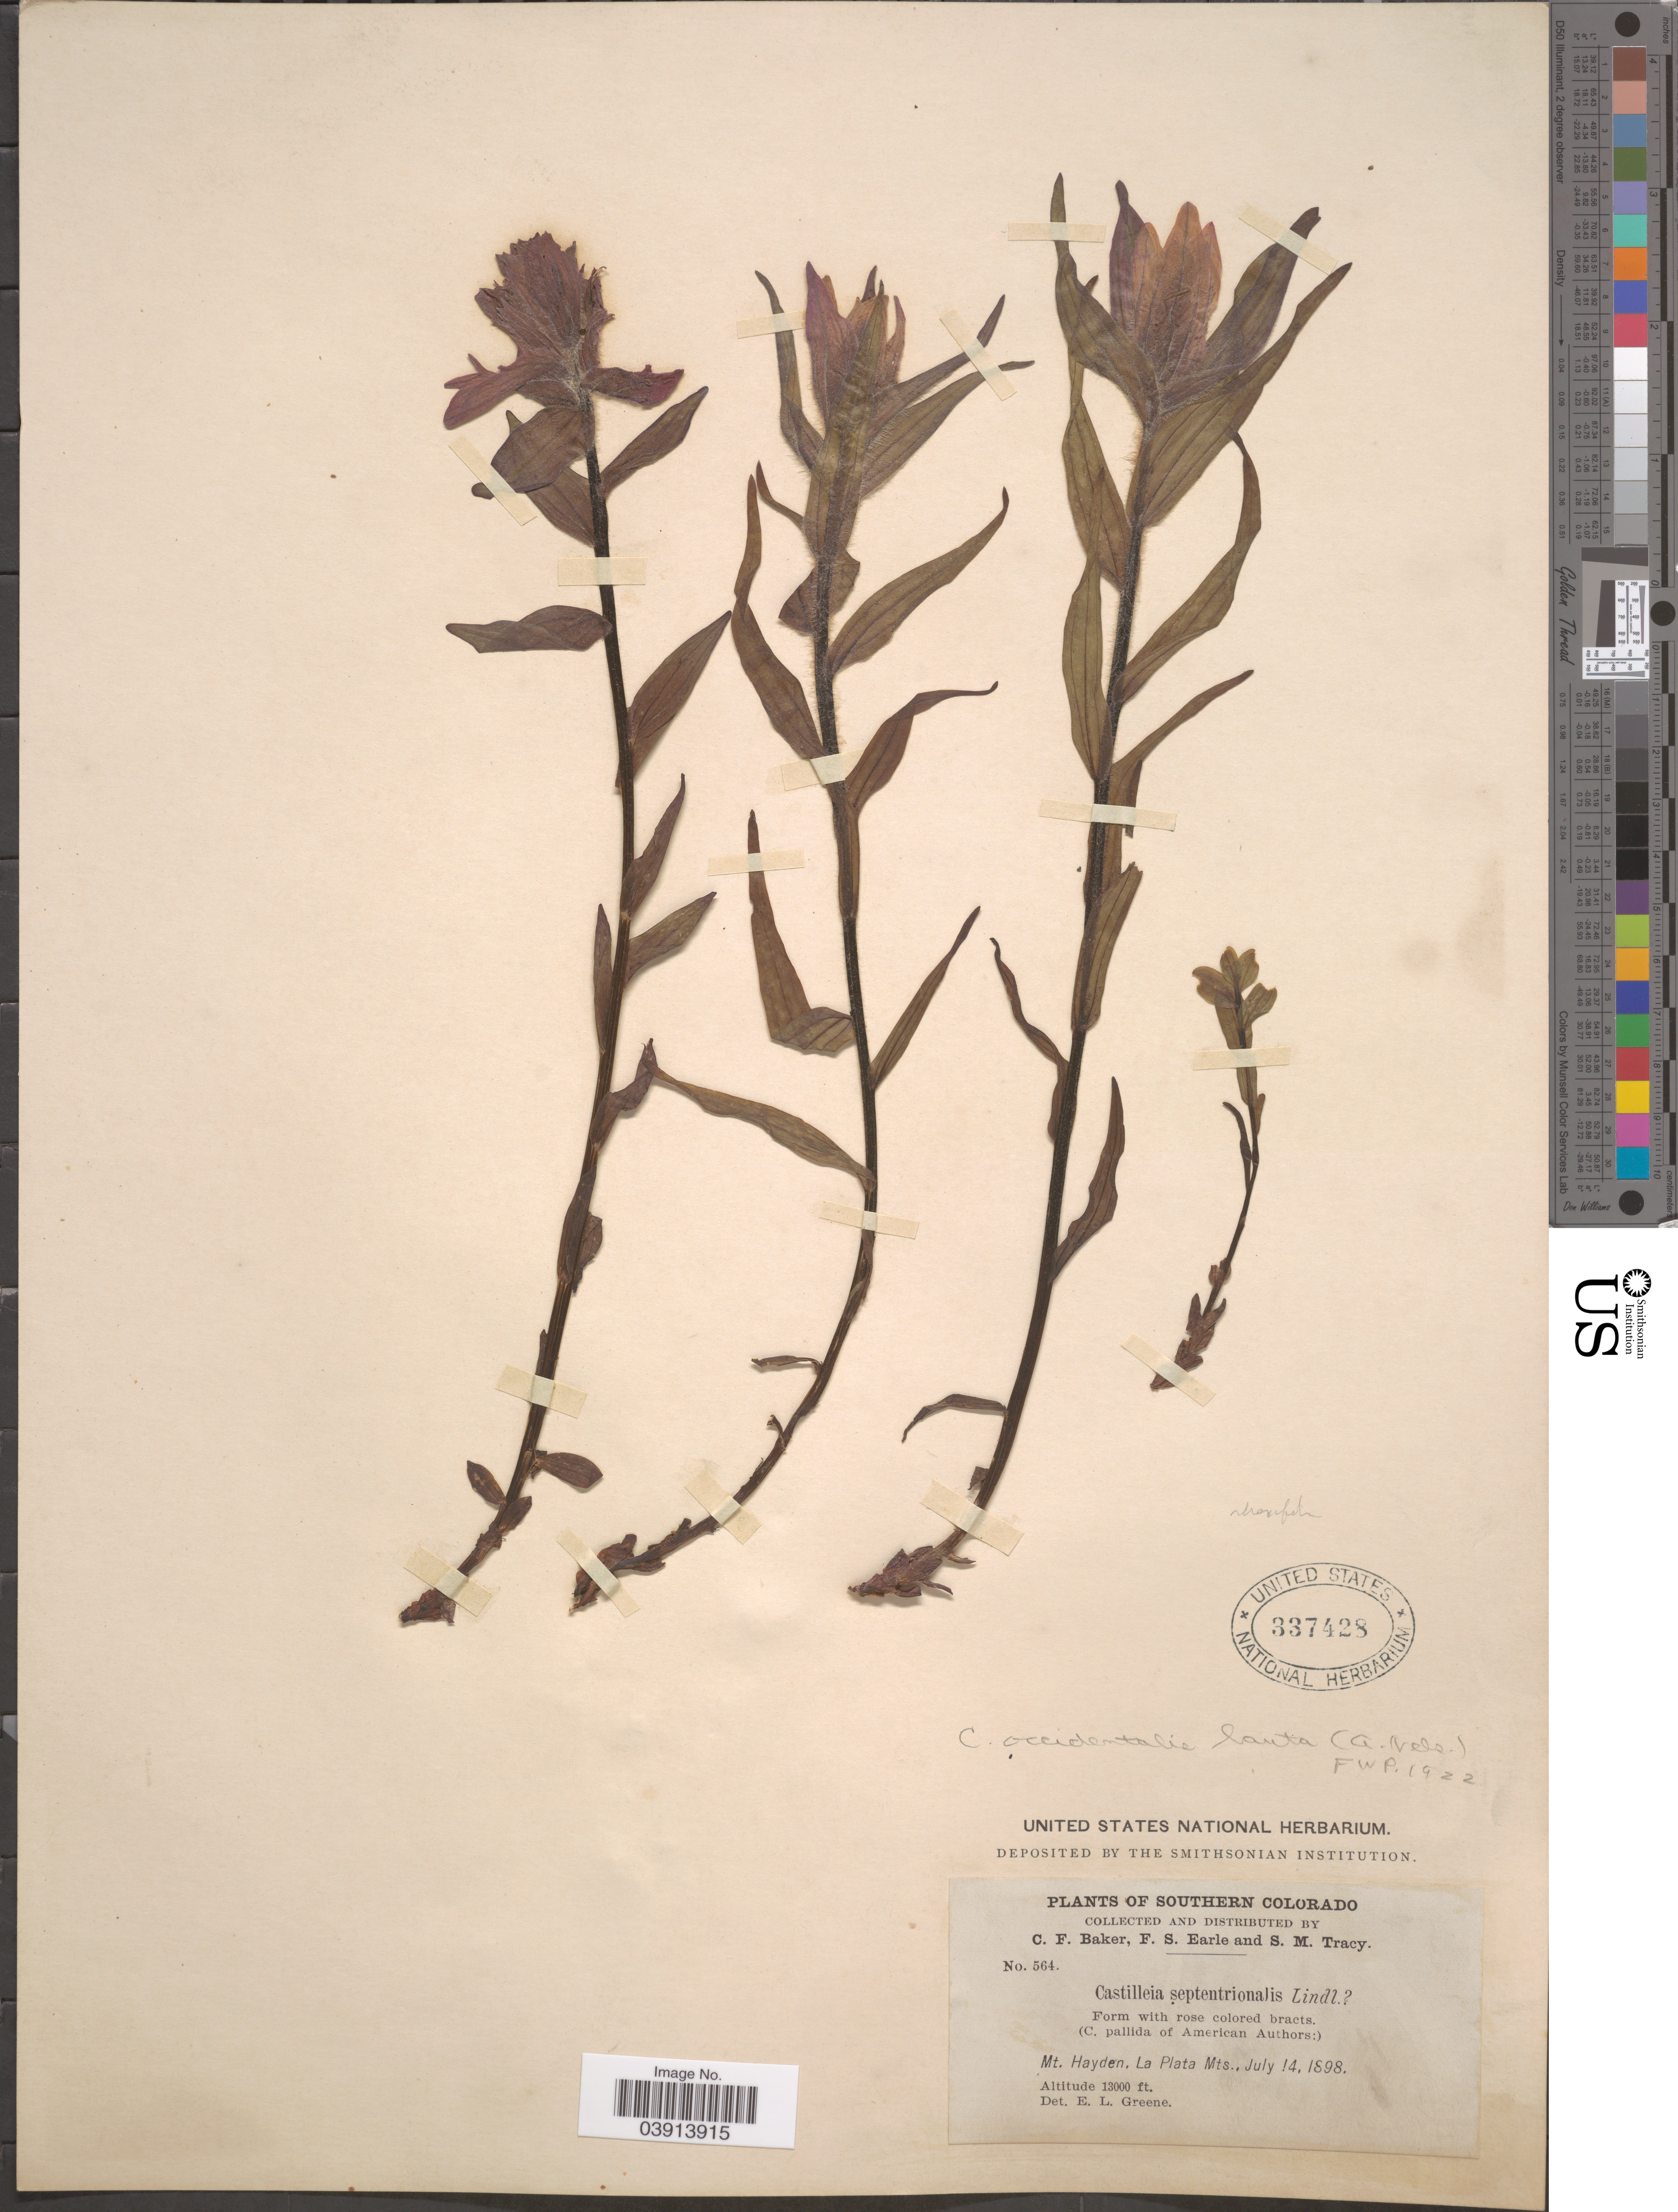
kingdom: Plantae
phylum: Tracheophyta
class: Magnoliopsida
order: Lamiales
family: Orobanchaceae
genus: Castilleja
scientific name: Castilleja rhexiifolia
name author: Rydb.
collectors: C. F. Baker, F. S. Earle & S. M. Tracy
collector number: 564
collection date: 1898-07-14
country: United States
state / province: Colorado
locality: Southern Colorado. Mt. Hayden, La Plata Mts.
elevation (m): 3962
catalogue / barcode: US 337428